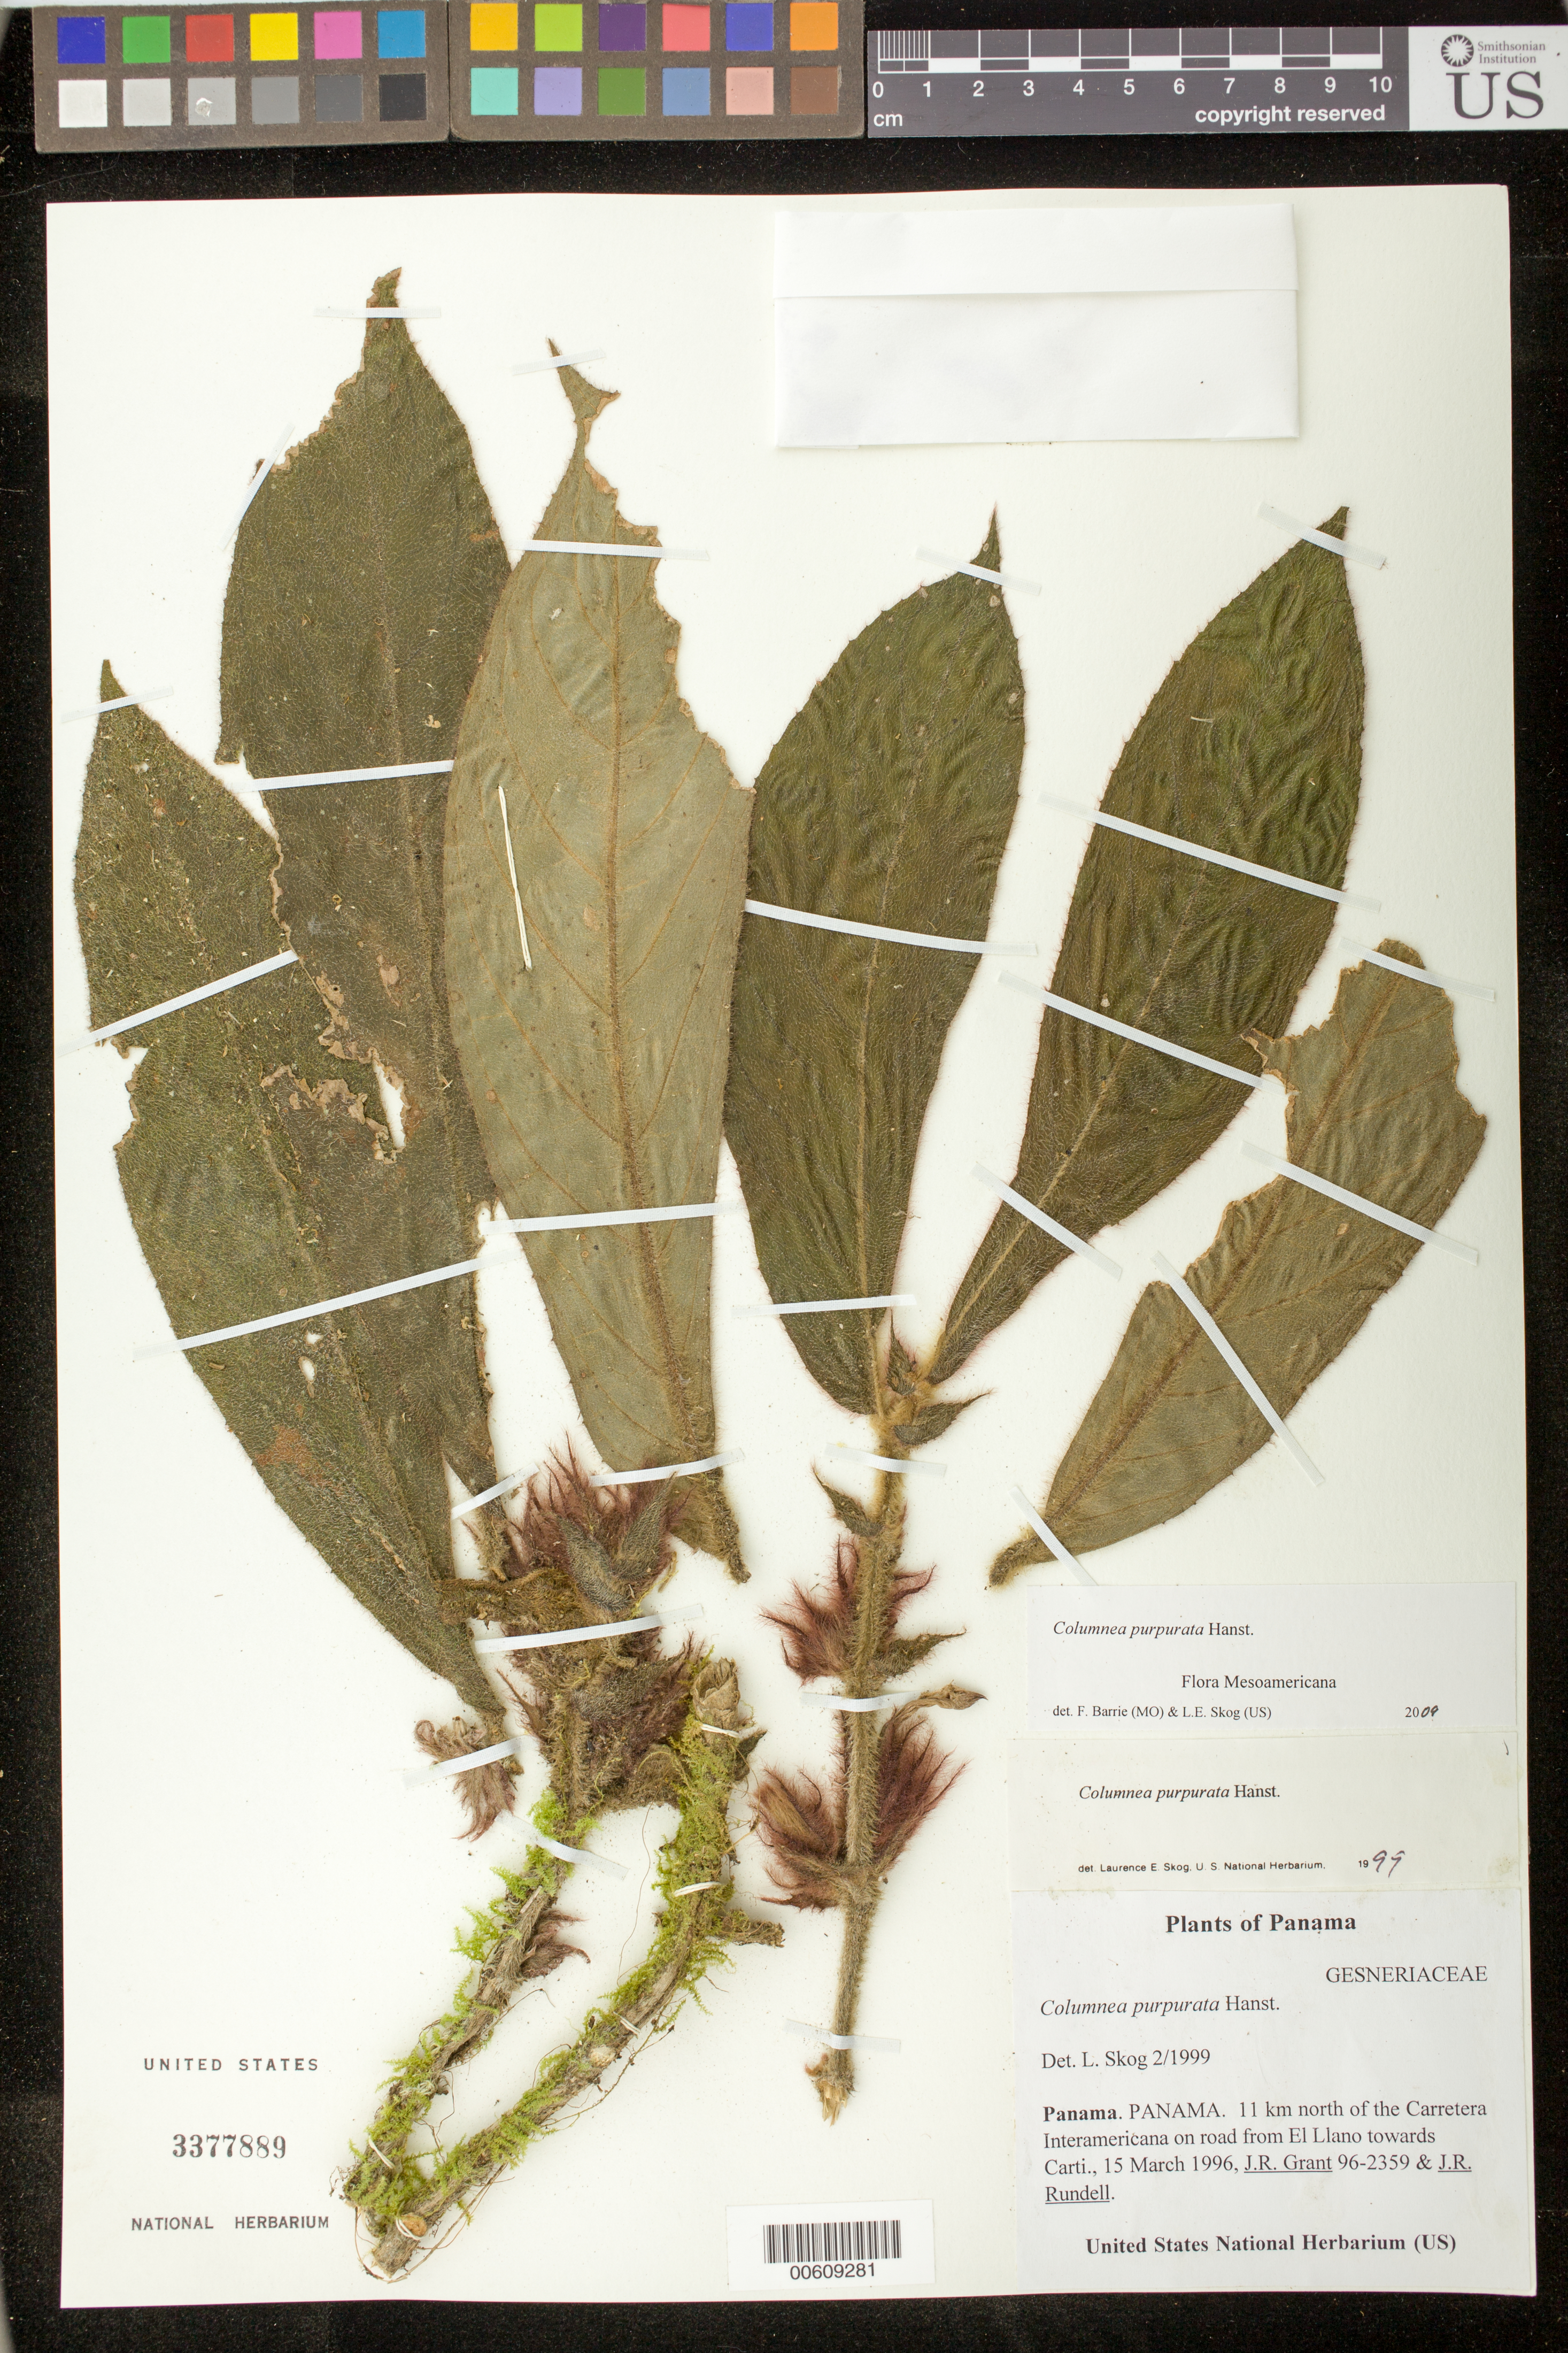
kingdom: Plantae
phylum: Tracheophyta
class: Magnoliopsida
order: Lamiales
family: Gesneriaceae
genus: Columnea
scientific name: Columnea purpurata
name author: Hanst.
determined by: Skog, Laurence E.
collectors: J. R. Grant & J. R. Rundell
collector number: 962359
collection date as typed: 15 Mar 1996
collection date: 1996-03-15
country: Panama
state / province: Panamá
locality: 11 km N of the Carretera Interamericana on road from El Llano towards Carti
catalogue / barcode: US 3377889